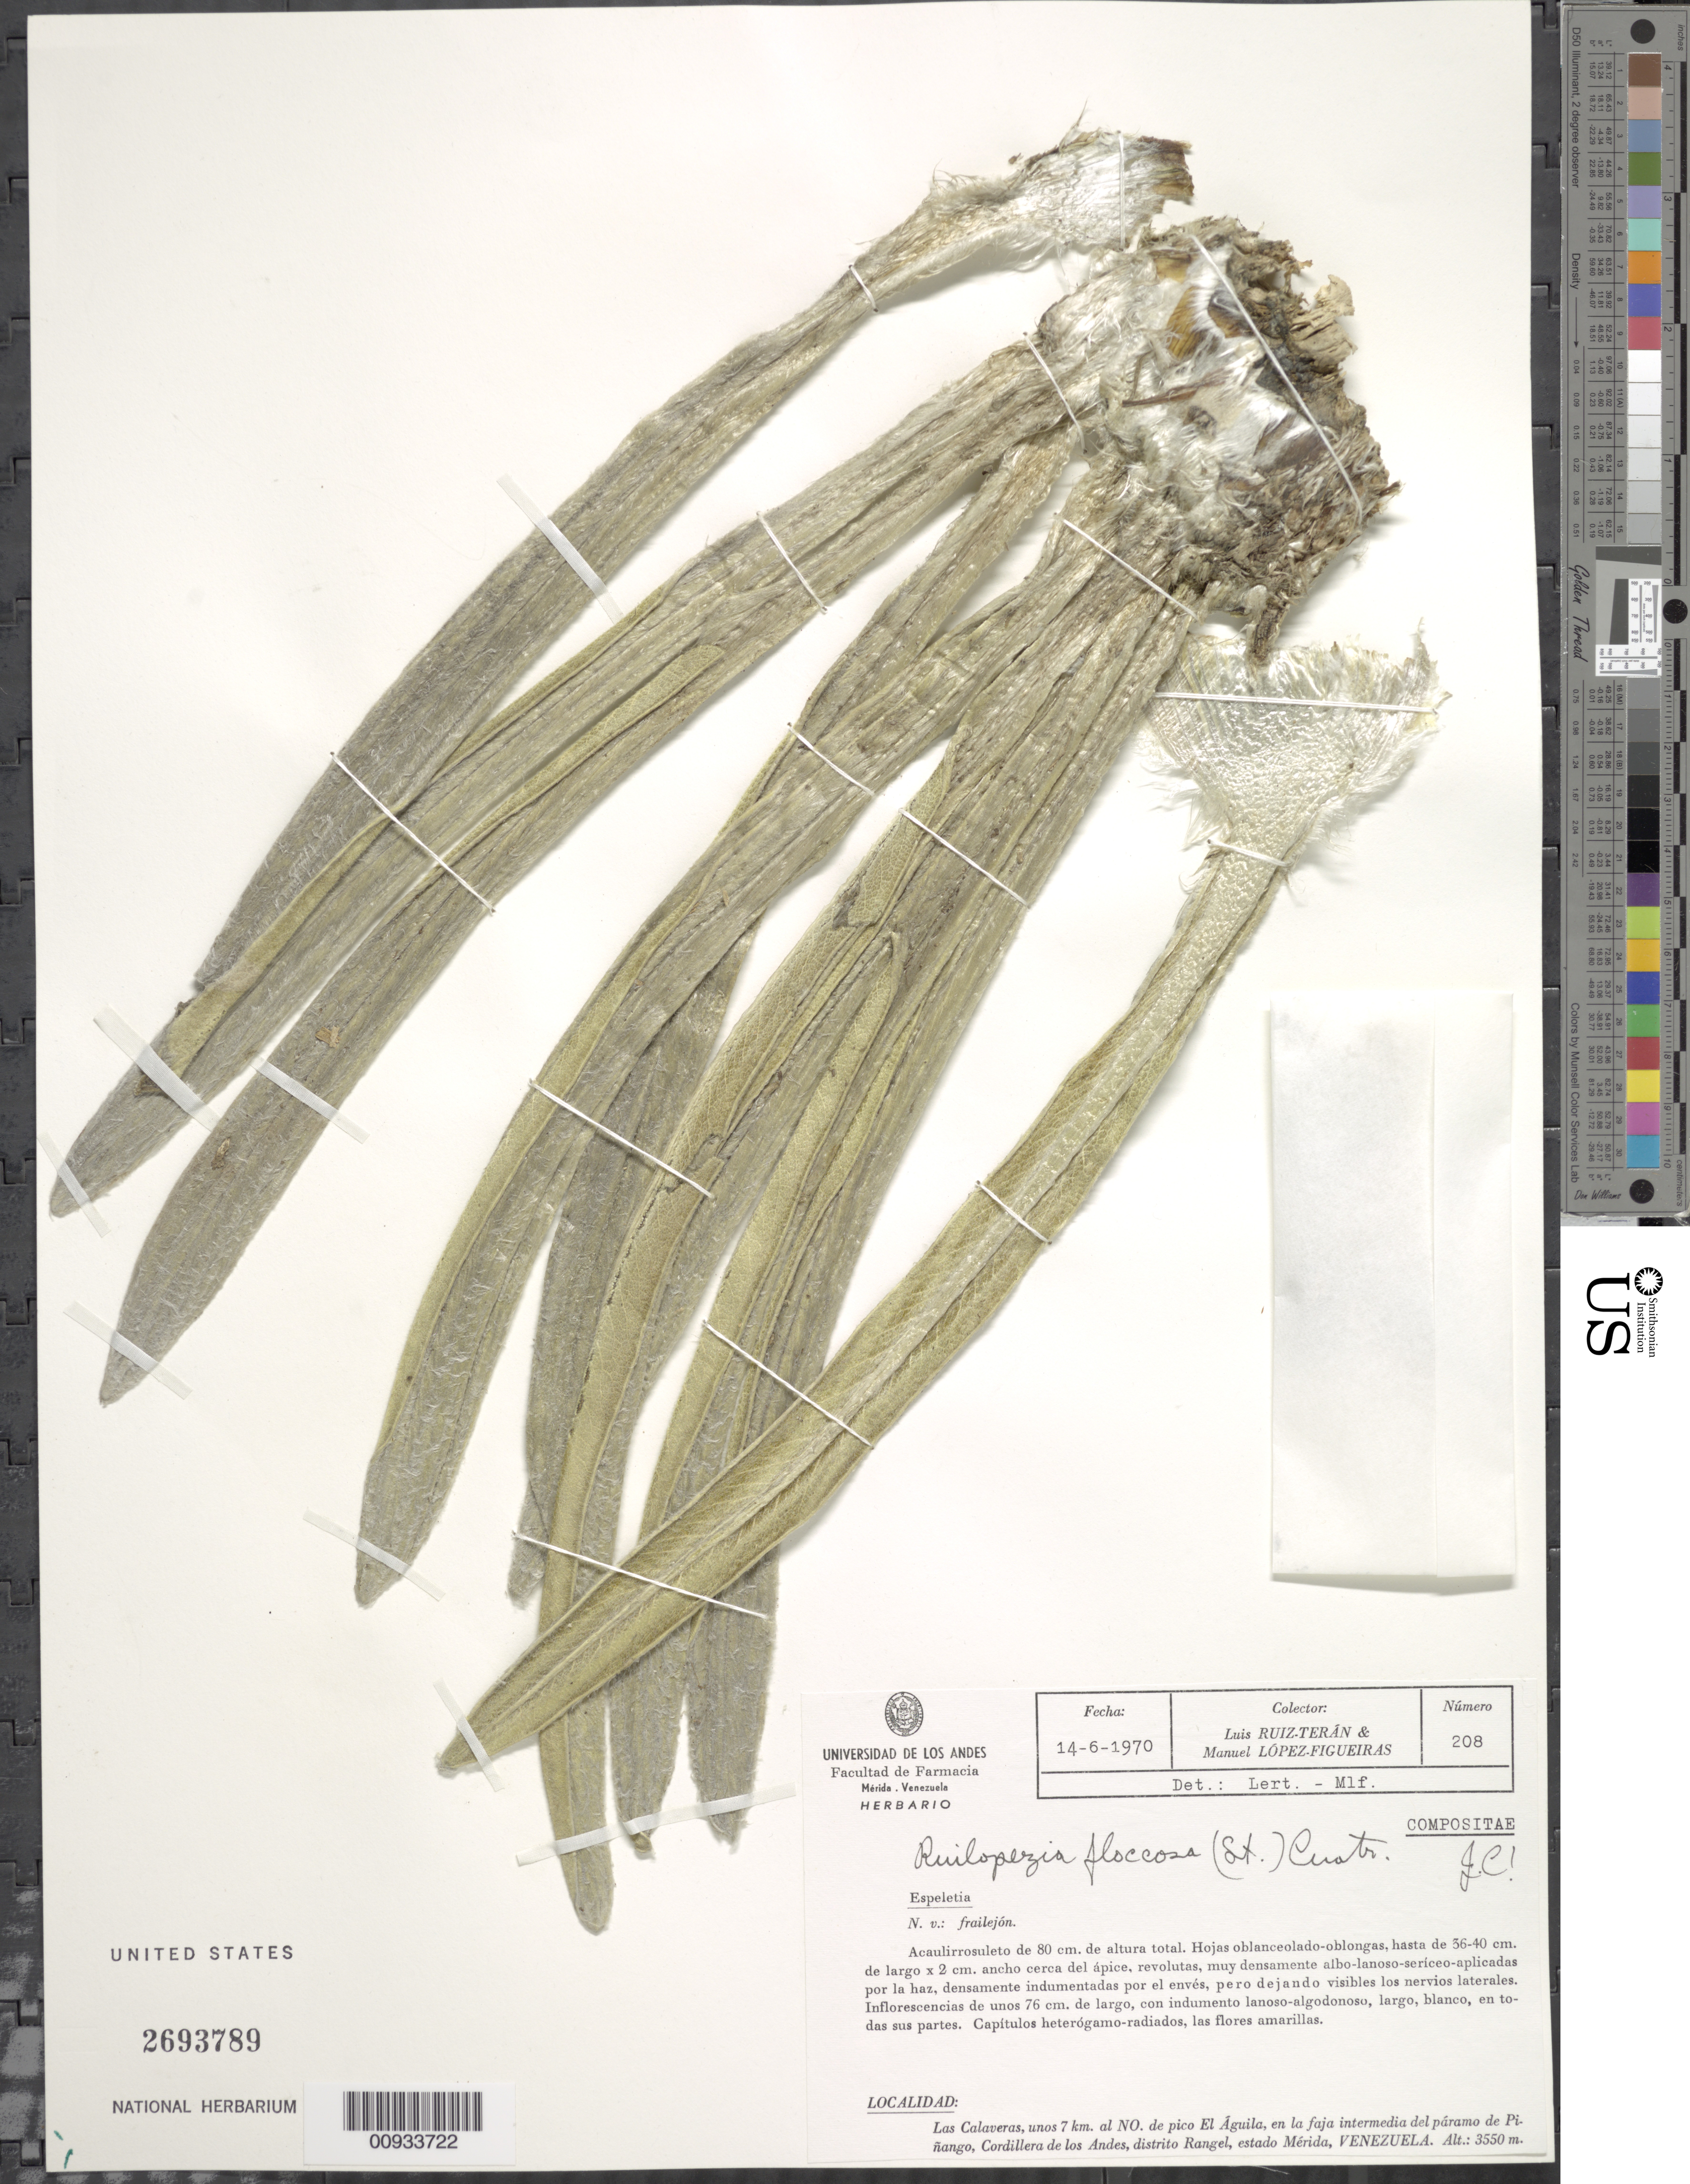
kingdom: Plantae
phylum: Tracheophyta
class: Magnoliopsida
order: Asterales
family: Asteraceae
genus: Ruilopezia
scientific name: Ruilopezia floccosa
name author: (Standl.) Cuatrec.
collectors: L. E. Ruíz-Terán & M. López Figueiras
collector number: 208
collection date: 1970-06-14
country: Venezuela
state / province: Mérida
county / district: Rangel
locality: Las Calaveras, unos 7 km. al NO. de pico El Águila, en la faja intermedia del páramo de Piñango, Cordillera de los Andes.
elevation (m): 3550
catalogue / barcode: US 2693789